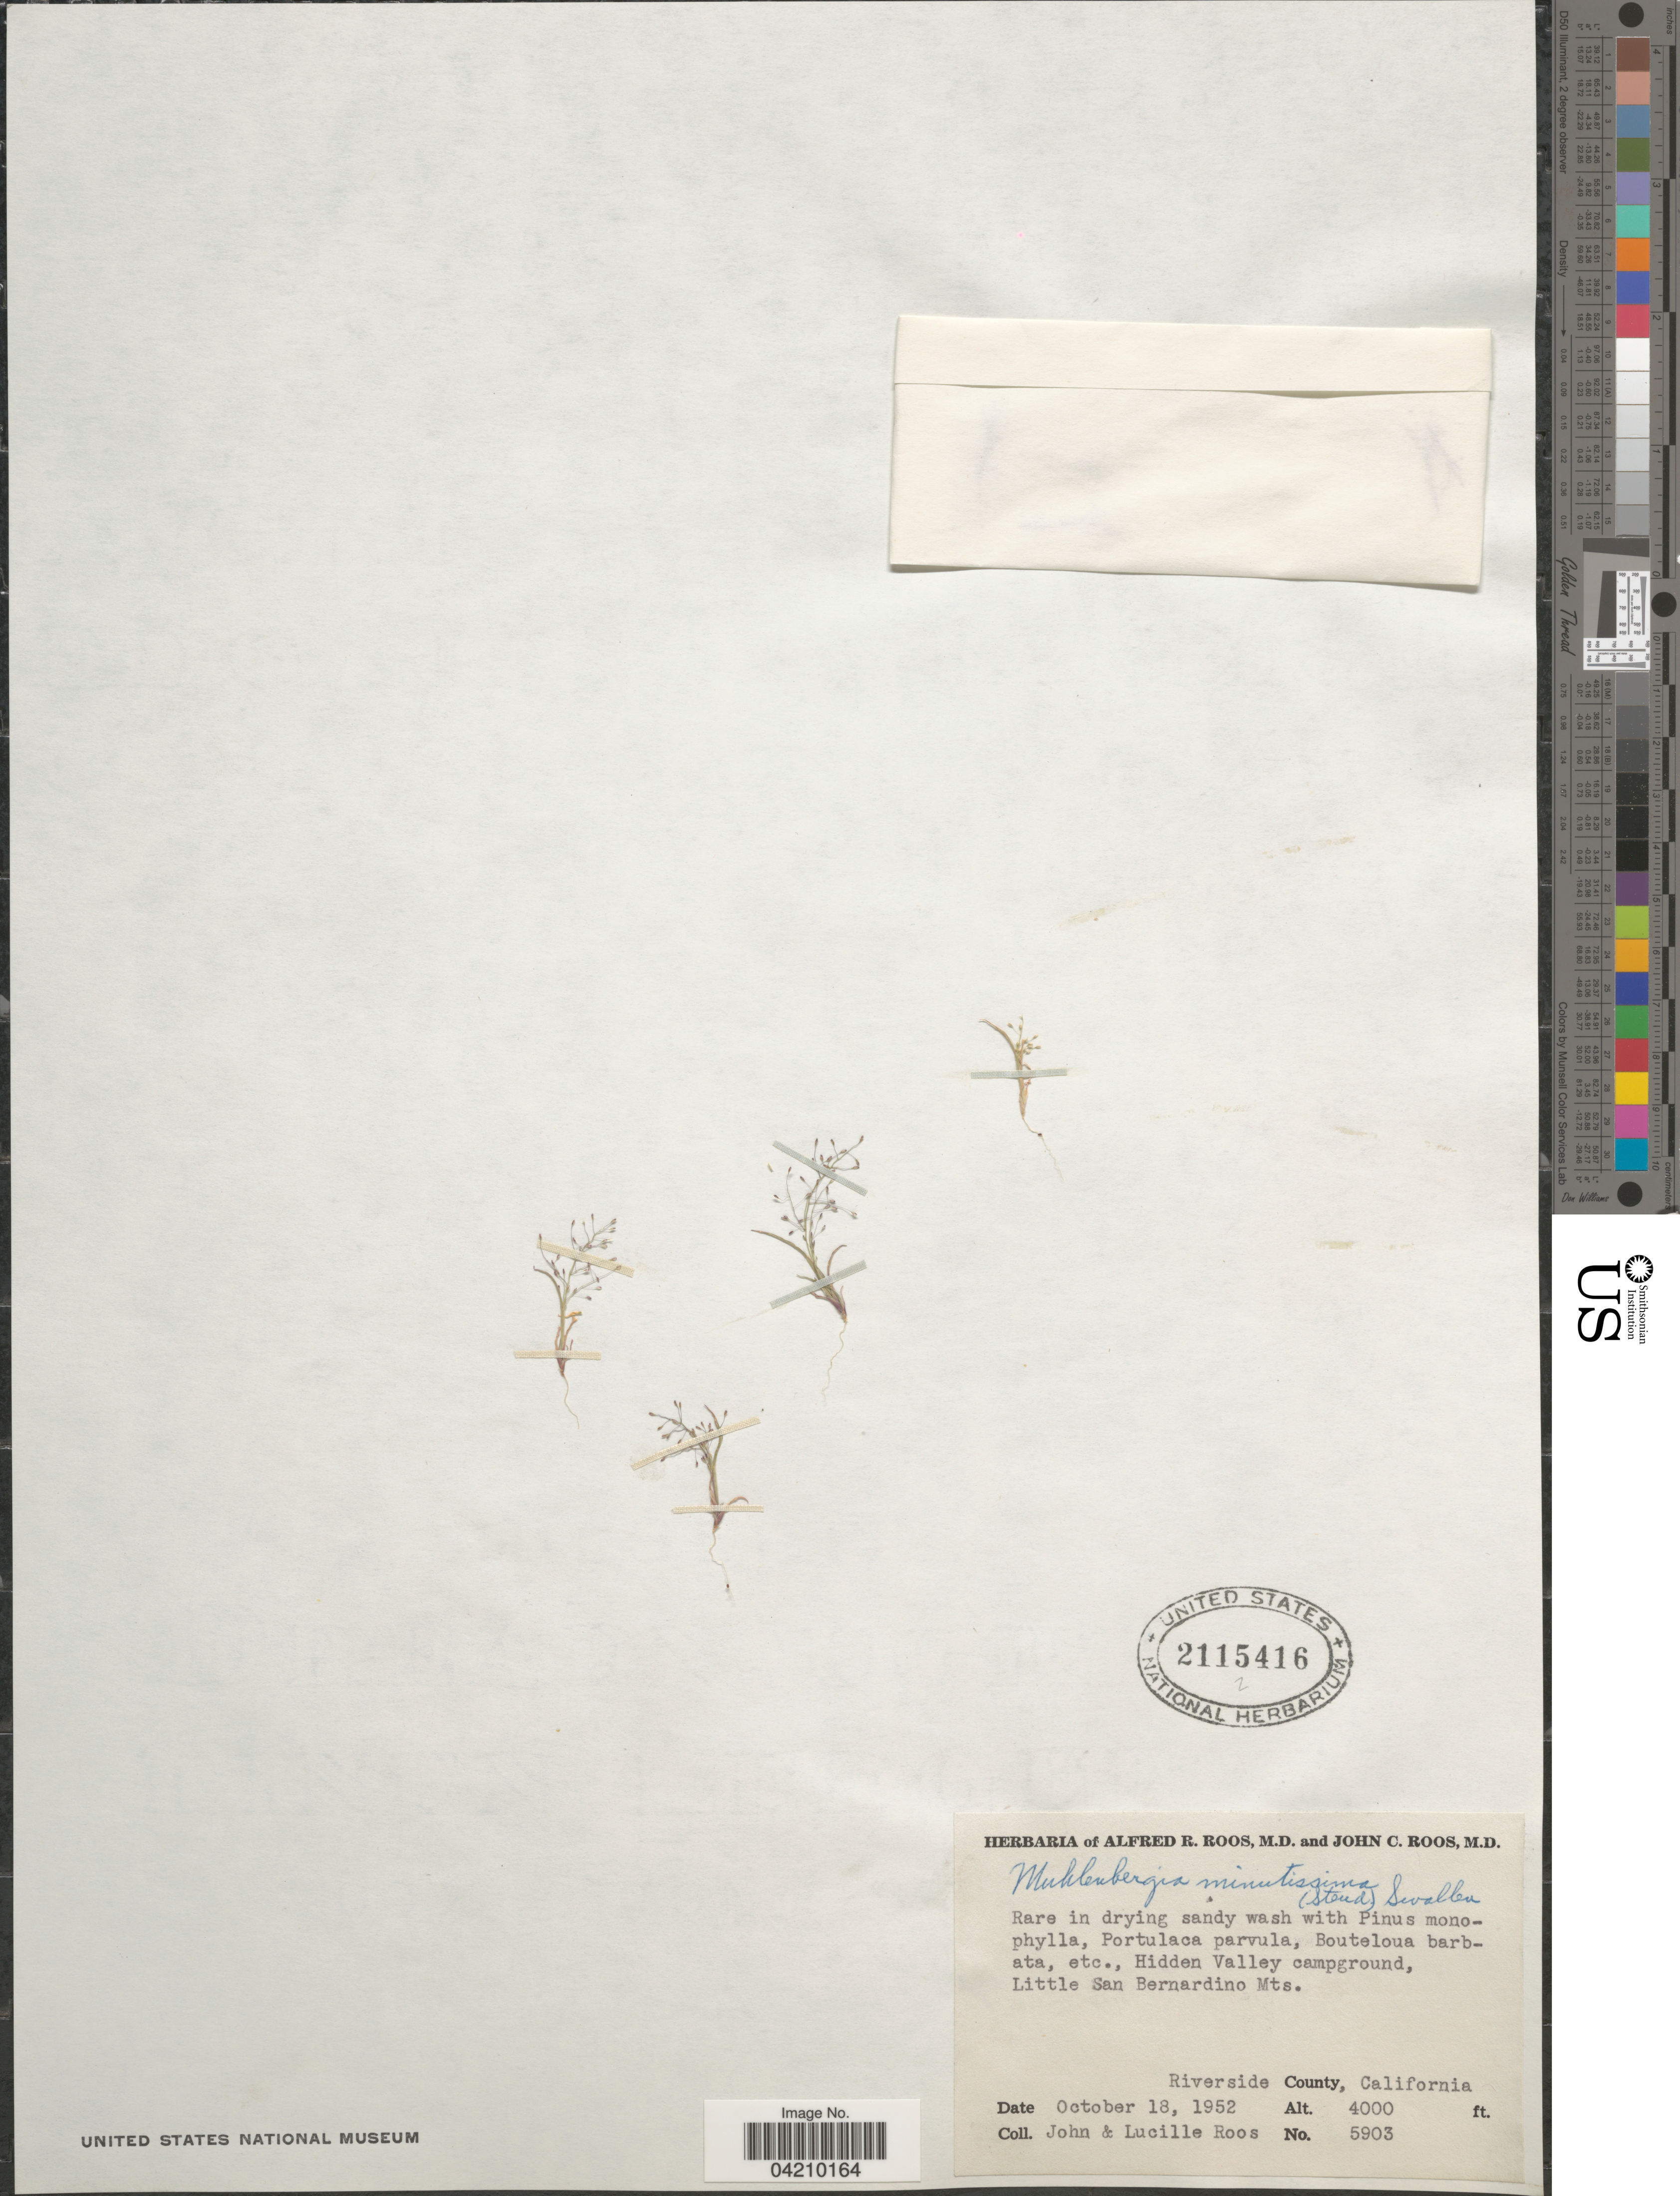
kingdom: Plantae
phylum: Tracheophyta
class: Liliopsida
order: Poales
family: Poaceae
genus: Muhlenbergia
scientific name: Muhlenbergia minutissima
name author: (Steud.) Swallen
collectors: J. C. Roos & L. Roos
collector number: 5903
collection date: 1952-10-18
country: United States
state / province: California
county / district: Riverside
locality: Hidden Valley campground, Little San Bernardino Mts. Riverside County.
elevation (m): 1219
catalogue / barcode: US 2115416